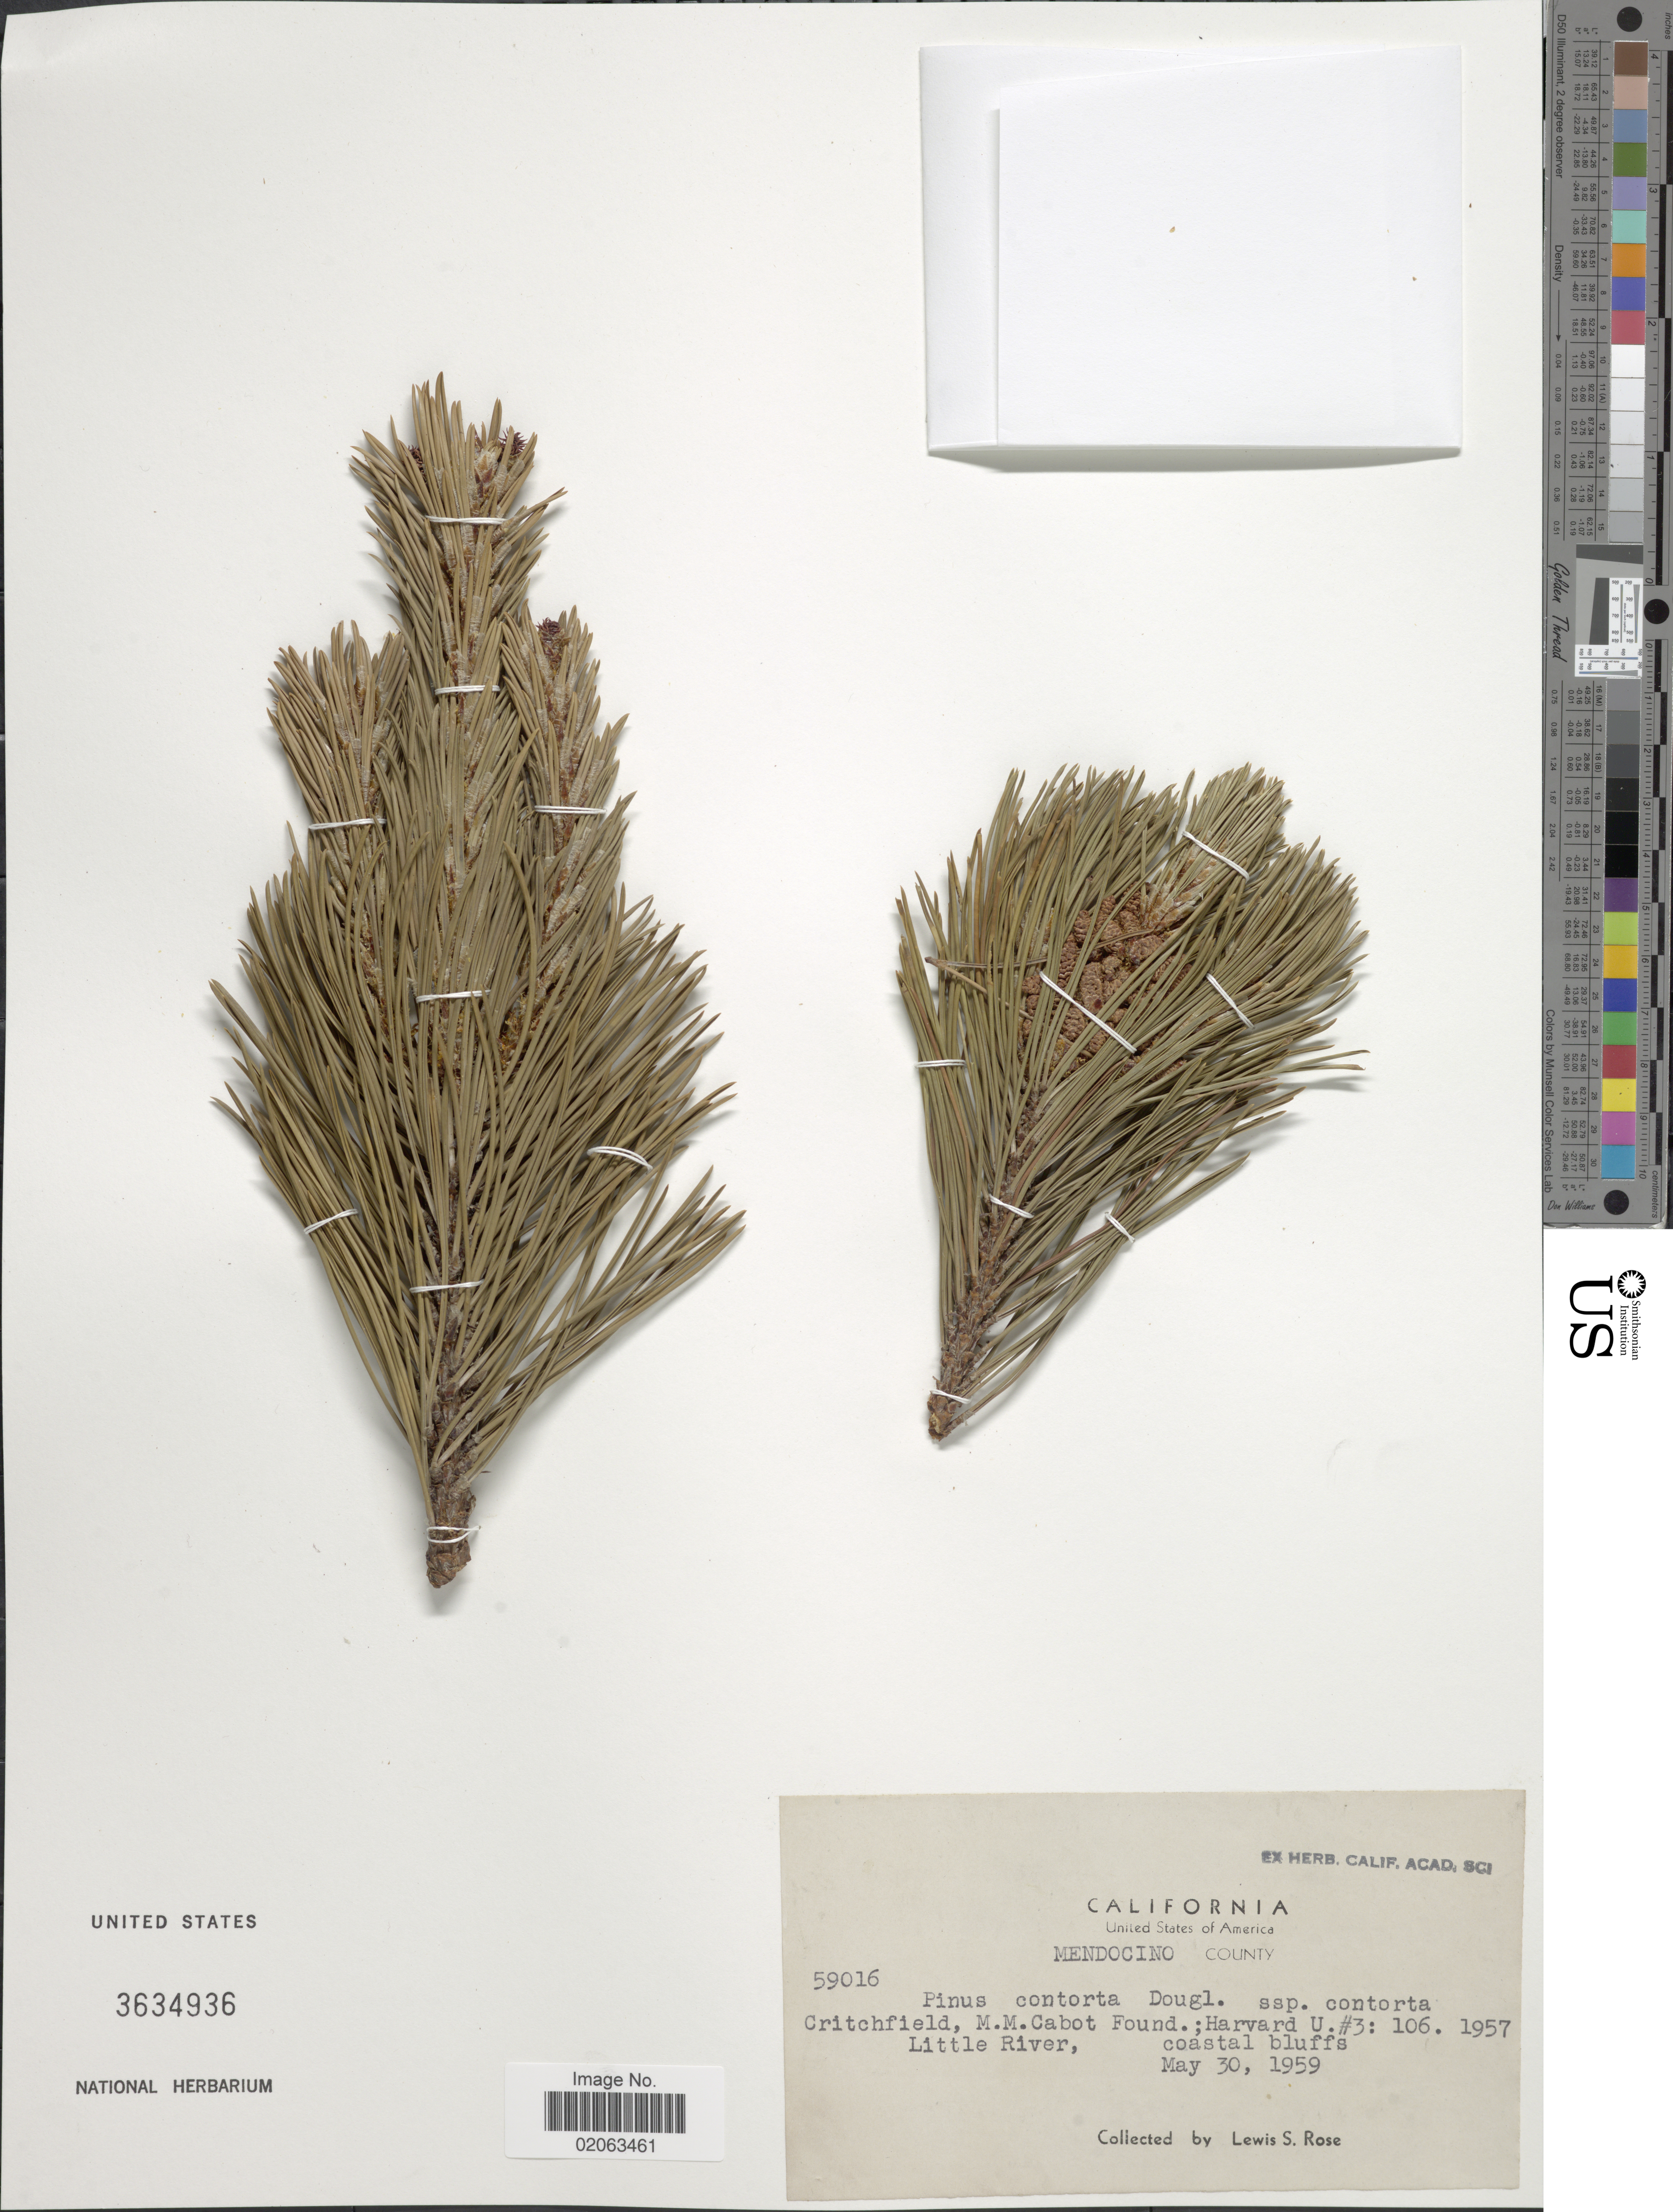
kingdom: Plantae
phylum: Tracheophyta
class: Pinopsida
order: Pinales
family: Pinaceae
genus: Pinus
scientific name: Pinus contorta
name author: Douglas ex Loudon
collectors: L. S. Rose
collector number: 59016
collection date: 1959-05-30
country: United States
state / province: California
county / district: Mendocino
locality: California. Mendicino County. Little River, Coastal bluffs.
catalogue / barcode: US 3634936